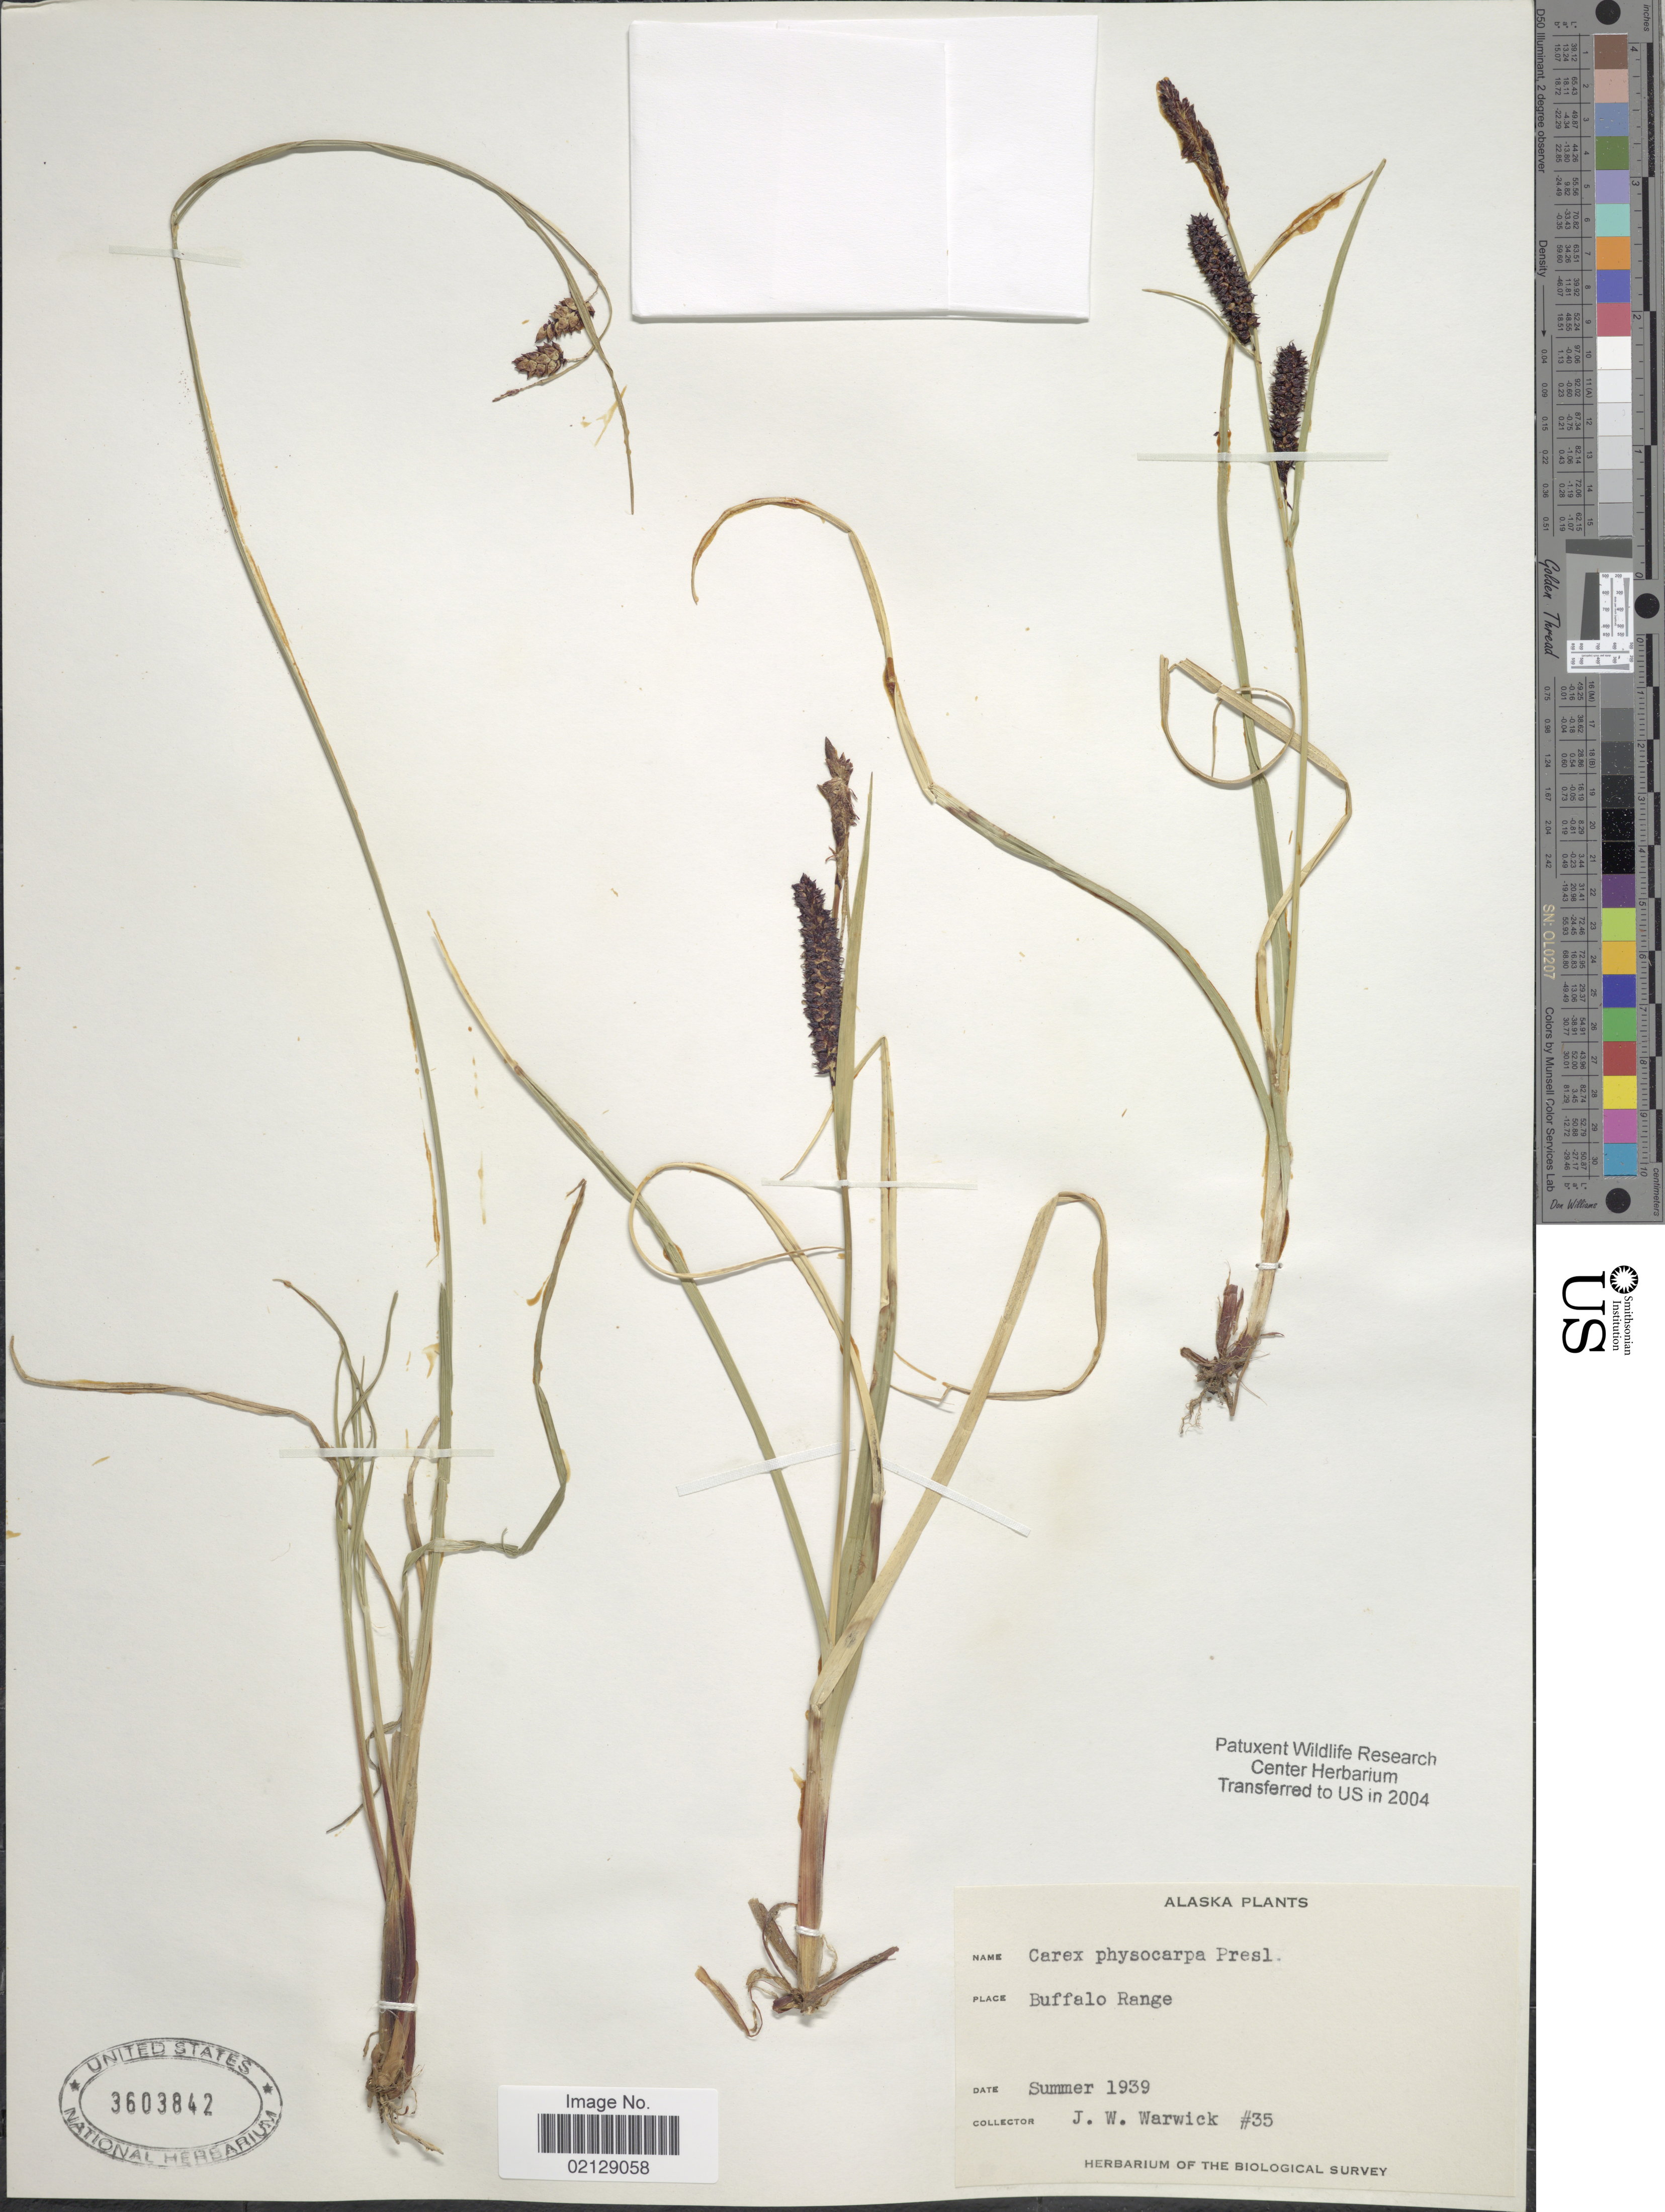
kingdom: Plantae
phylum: Tracheophyta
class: Liliopsida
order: Poales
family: Cyperaceae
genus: Carex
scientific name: Carex saxatilis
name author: L.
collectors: J. Warwick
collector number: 35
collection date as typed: Summer 1939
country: United States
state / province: Alaska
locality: Buffalo Range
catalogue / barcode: US 3603842